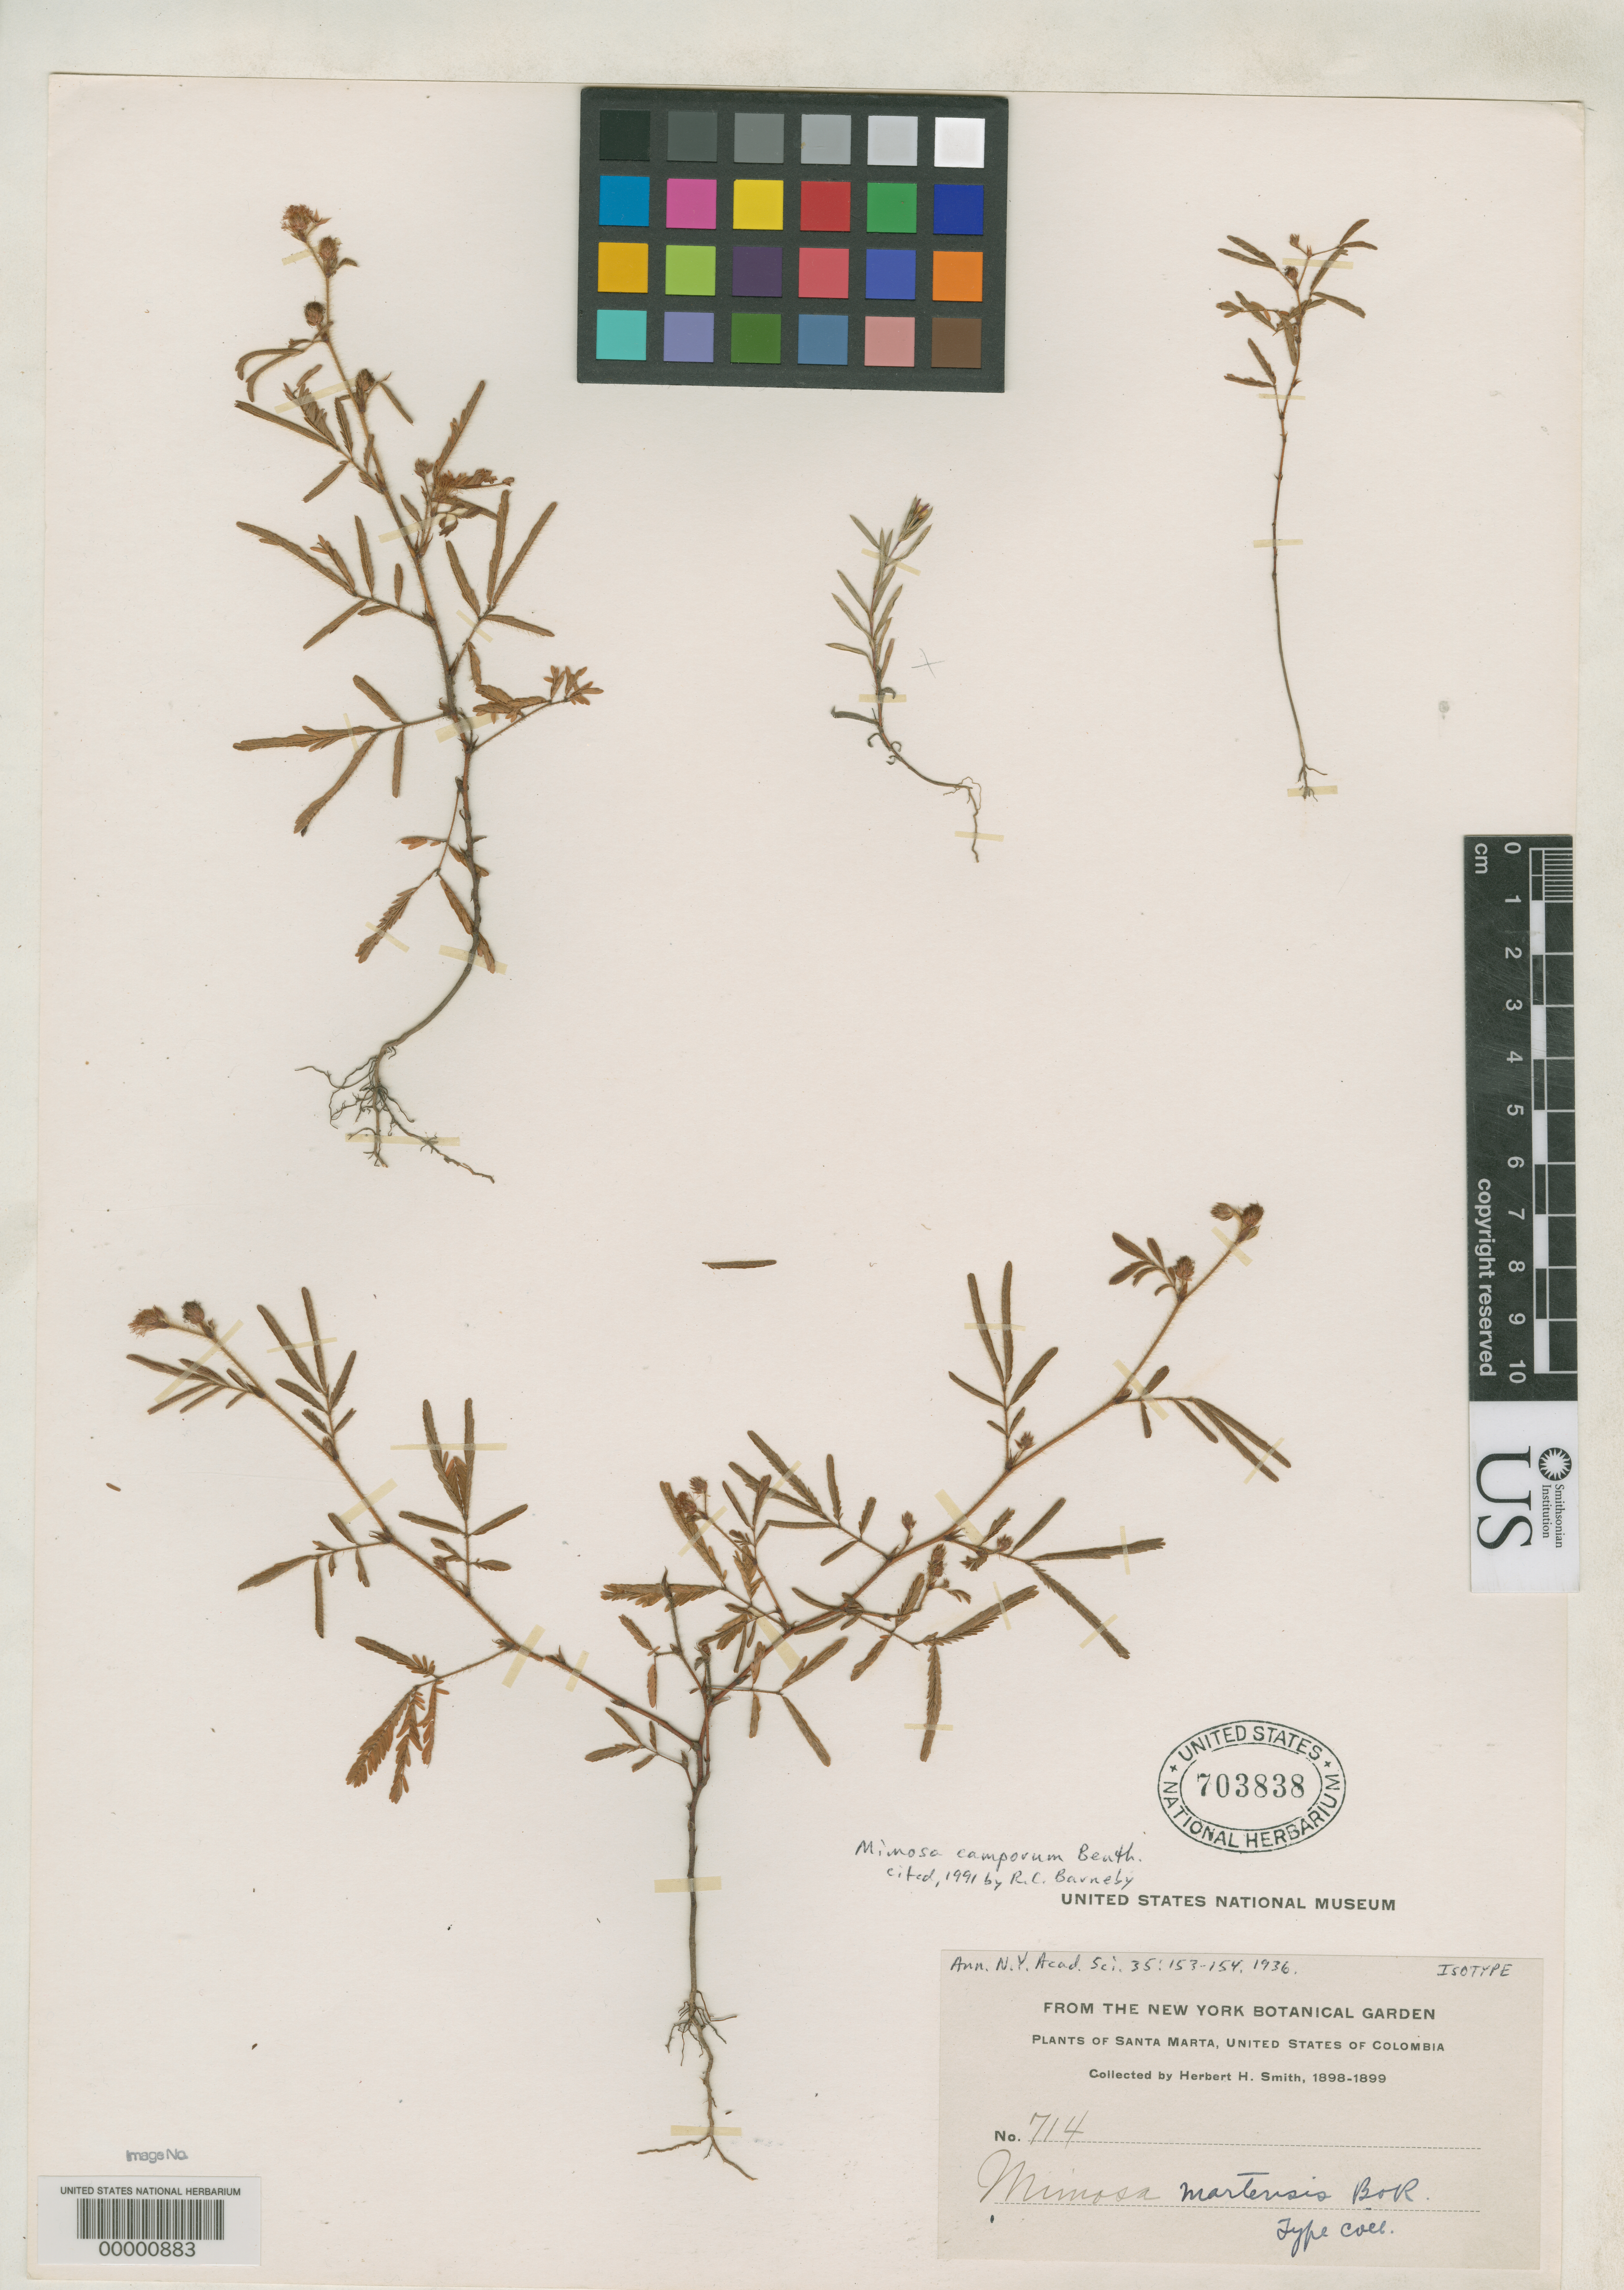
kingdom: Plantae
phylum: Tracheophyta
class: Magnoliopsida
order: Fabales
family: Fabaceae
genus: Mimosa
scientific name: Mimosa martensis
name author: Britton & Rose in Britton & Killip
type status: Isotype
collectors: Herbert H. Smith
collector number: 714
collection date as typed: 17 Nov 1898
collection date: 1898-11-17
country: Colombia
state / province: Magdalena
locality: Near Masinga, Santa Marta.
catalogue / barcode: US 703838